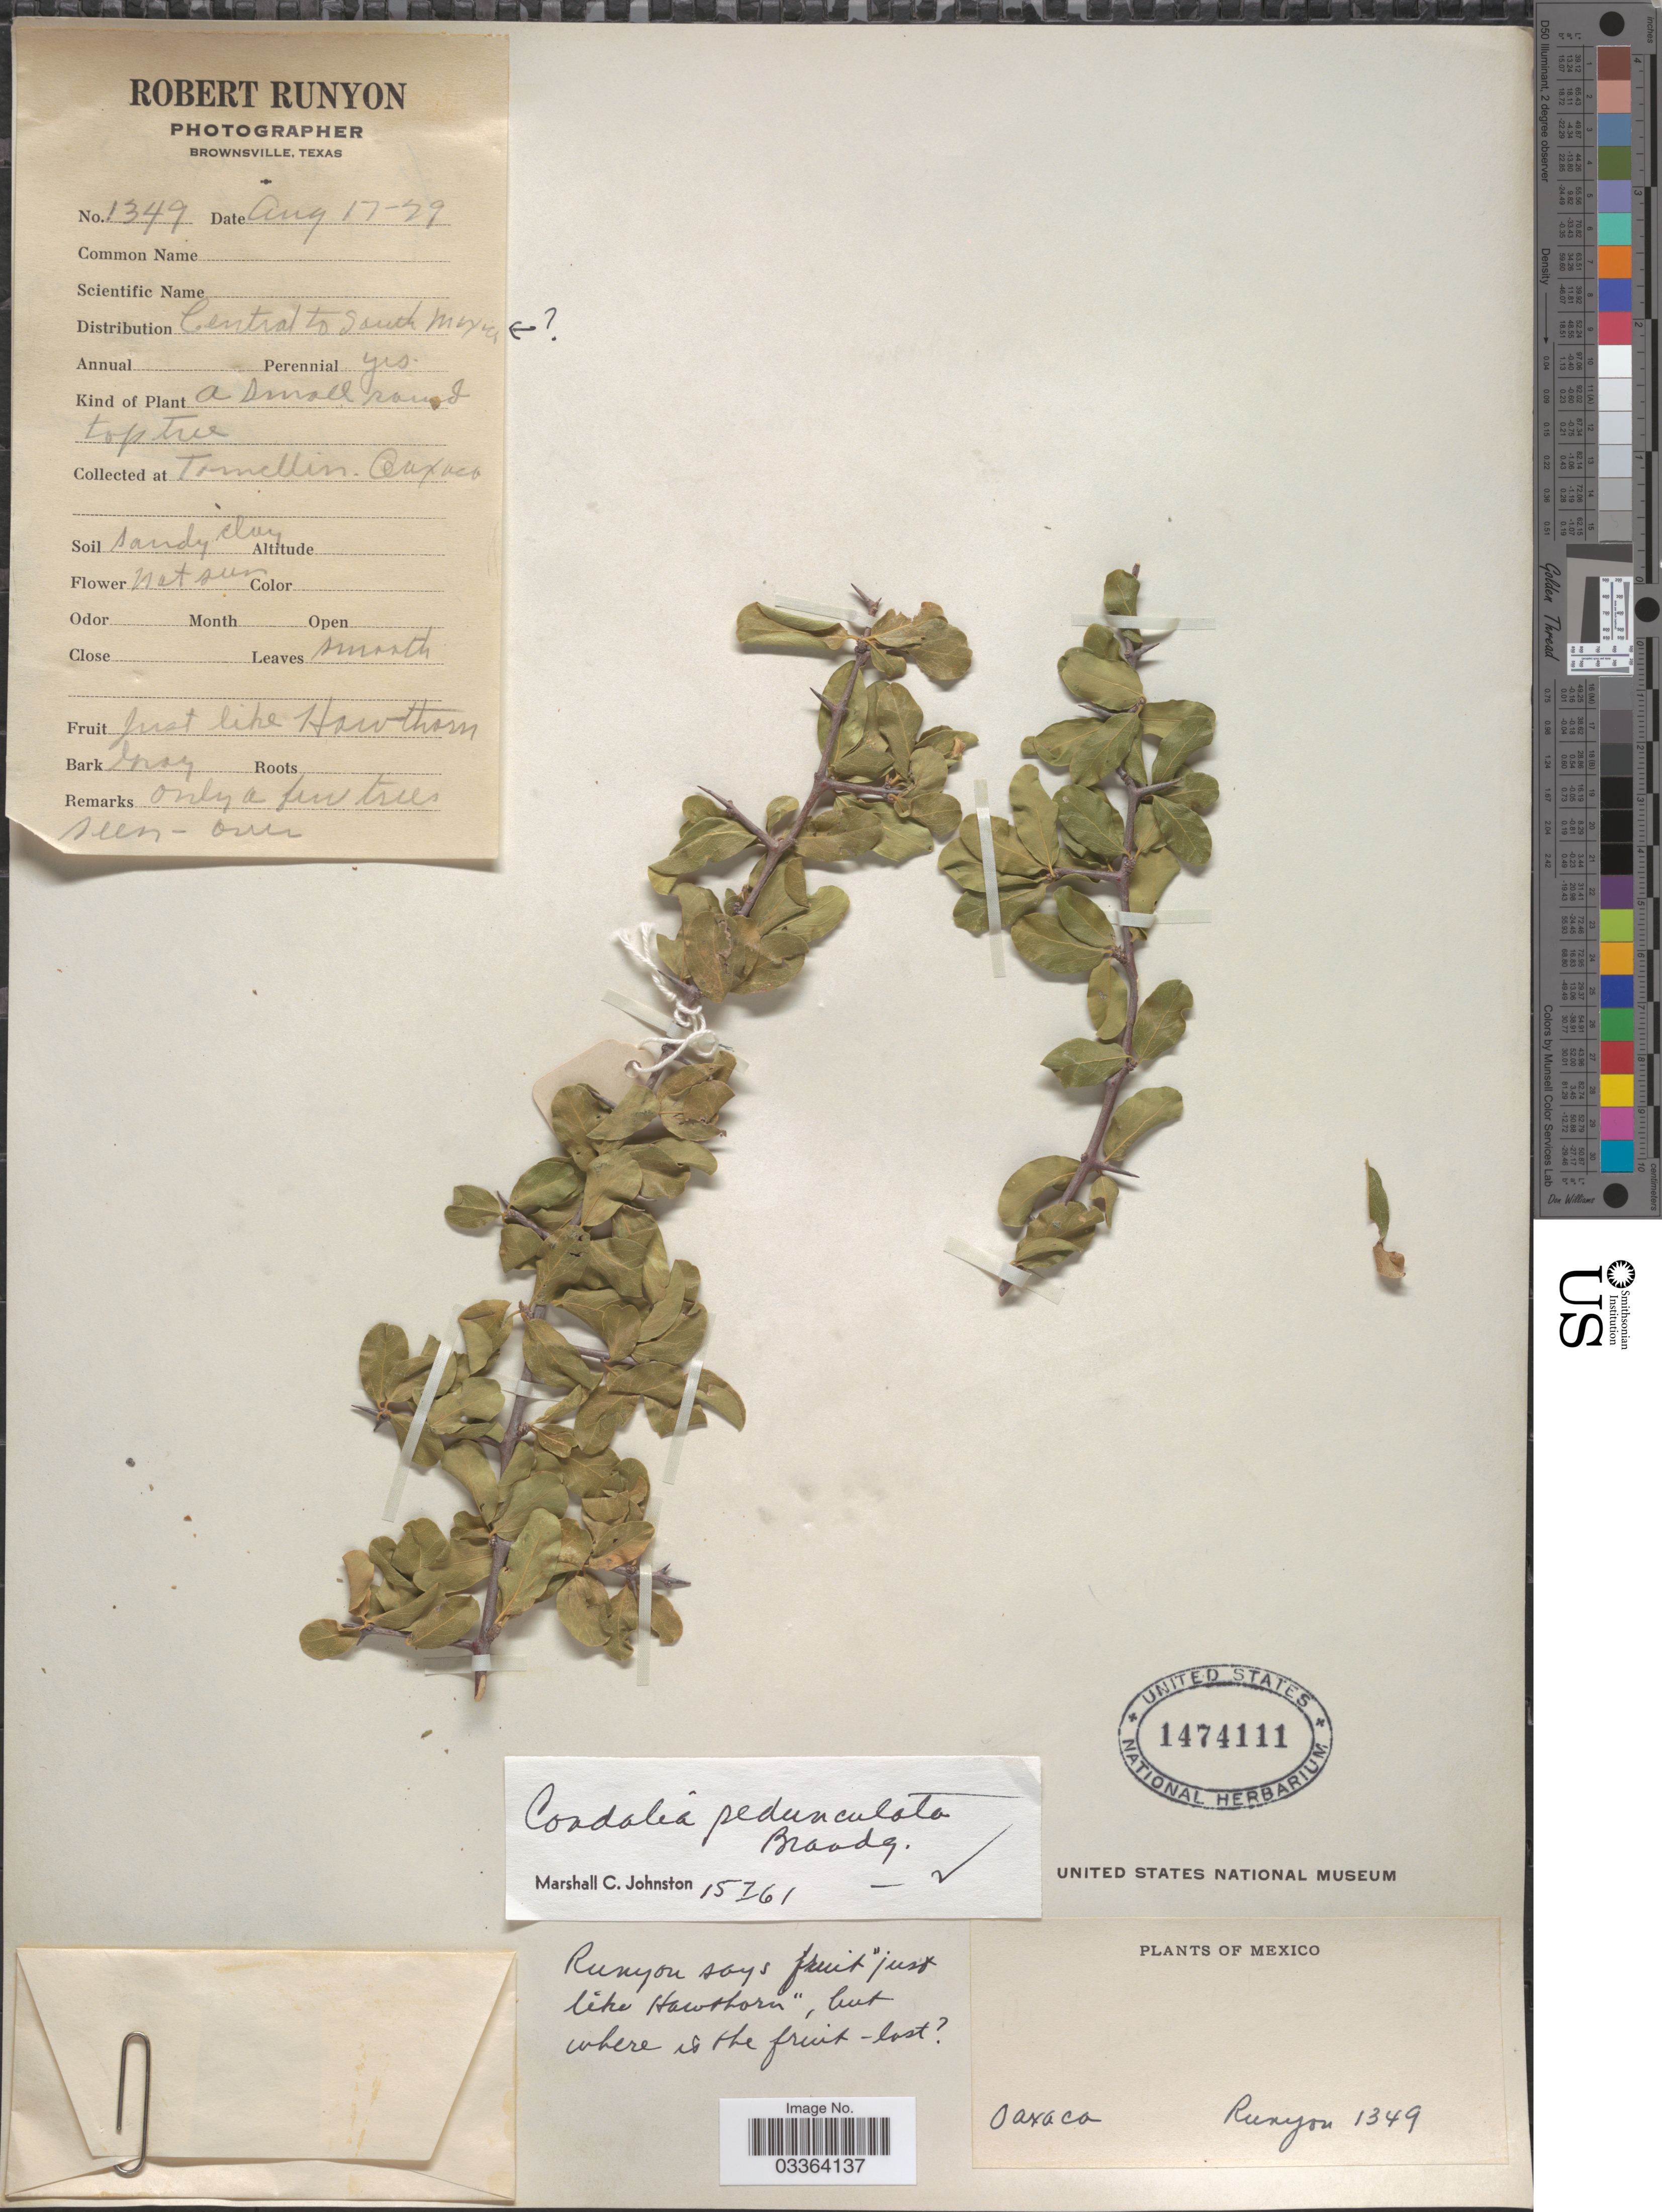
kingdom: Plantae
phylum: Tracheophyta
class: Magnoliopsida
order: Rosales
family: Rhamnaceae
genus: Sarcomphalus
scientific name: Sarcomphalus pedunculatus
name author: (Brandegee) Hauenschild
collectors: R. Runyon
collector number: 1349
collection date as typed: Transcribed d/m/y: 17/8/29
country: Mexico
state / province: Oaxaca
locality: Tomellin.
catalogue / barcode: US 1474111